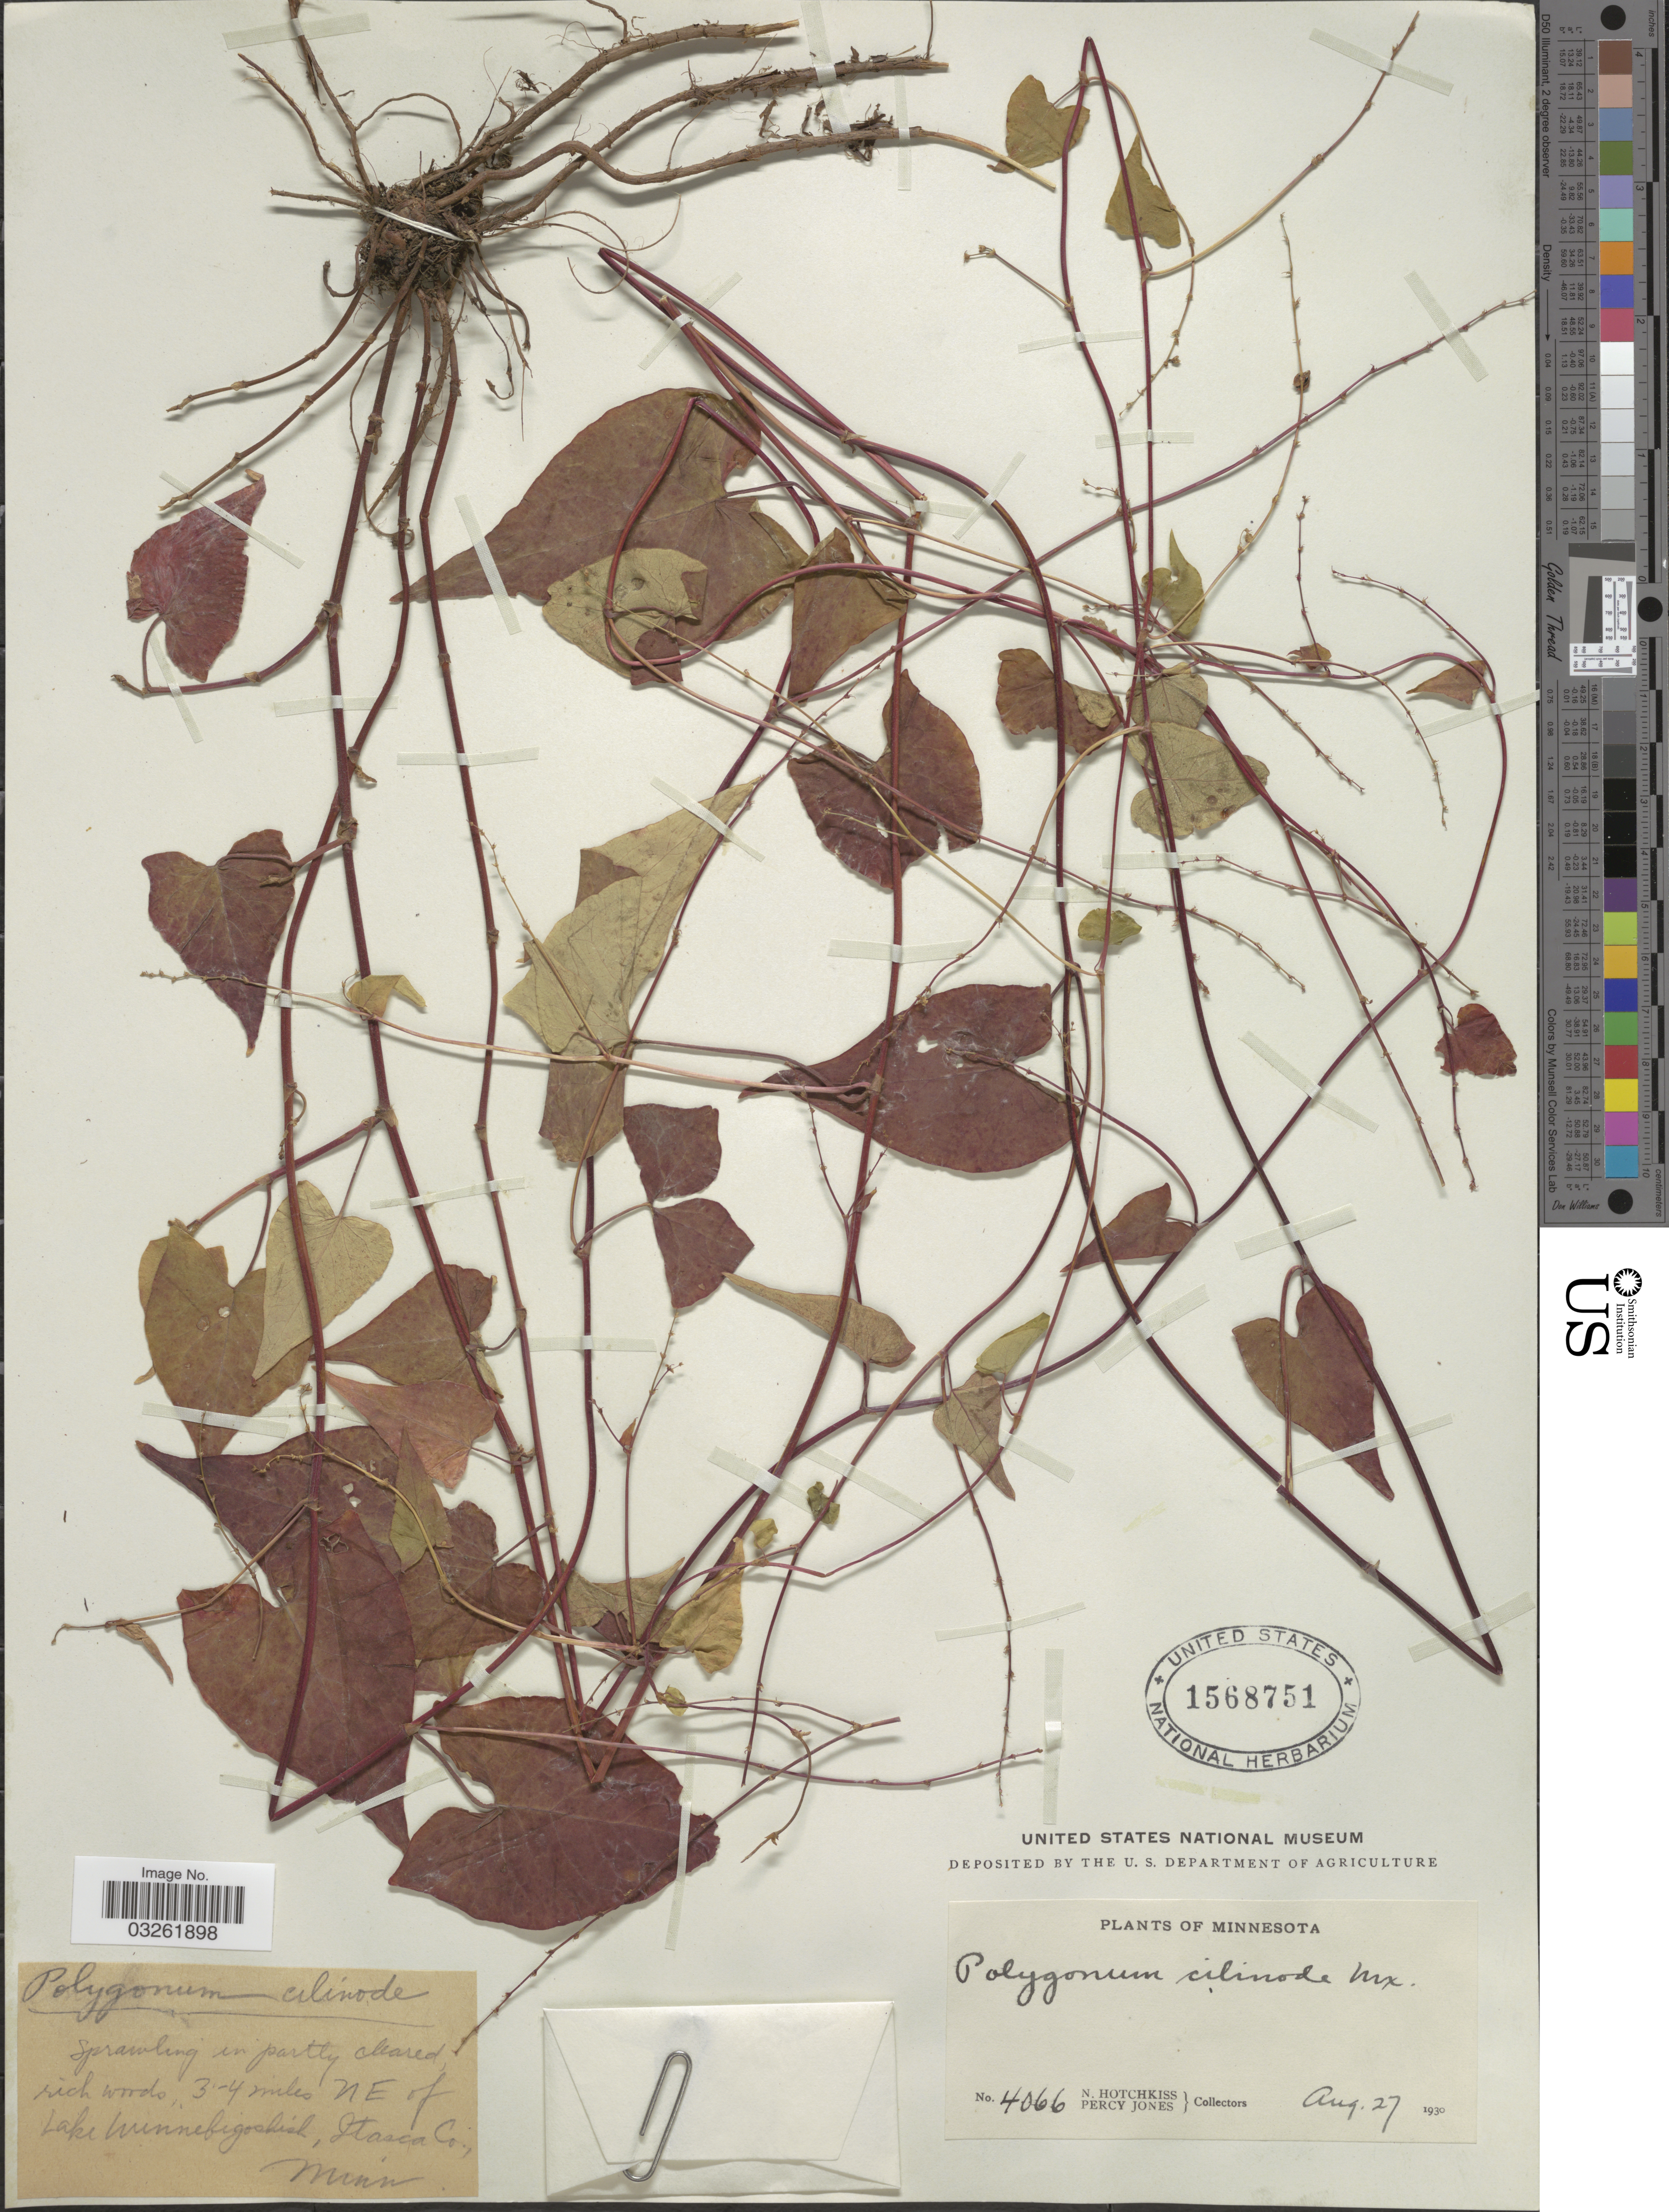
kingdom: Plantae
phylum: Tracheophyta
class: Magnoliopsida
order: Caryophyllales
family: Polygonaceae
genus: Fallopia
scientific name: Fallopia cilinodis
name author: (Michx.) Holub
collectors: N. Hotchkiss & P. Jones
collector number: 4066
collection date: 1930-08-27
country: United States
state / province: Minnesota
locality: Sprawling in partly cleared, rich woods, 3-4 miles NE of Lake Wunnefigoshish, Itasca Co.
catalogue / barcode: US 1568751